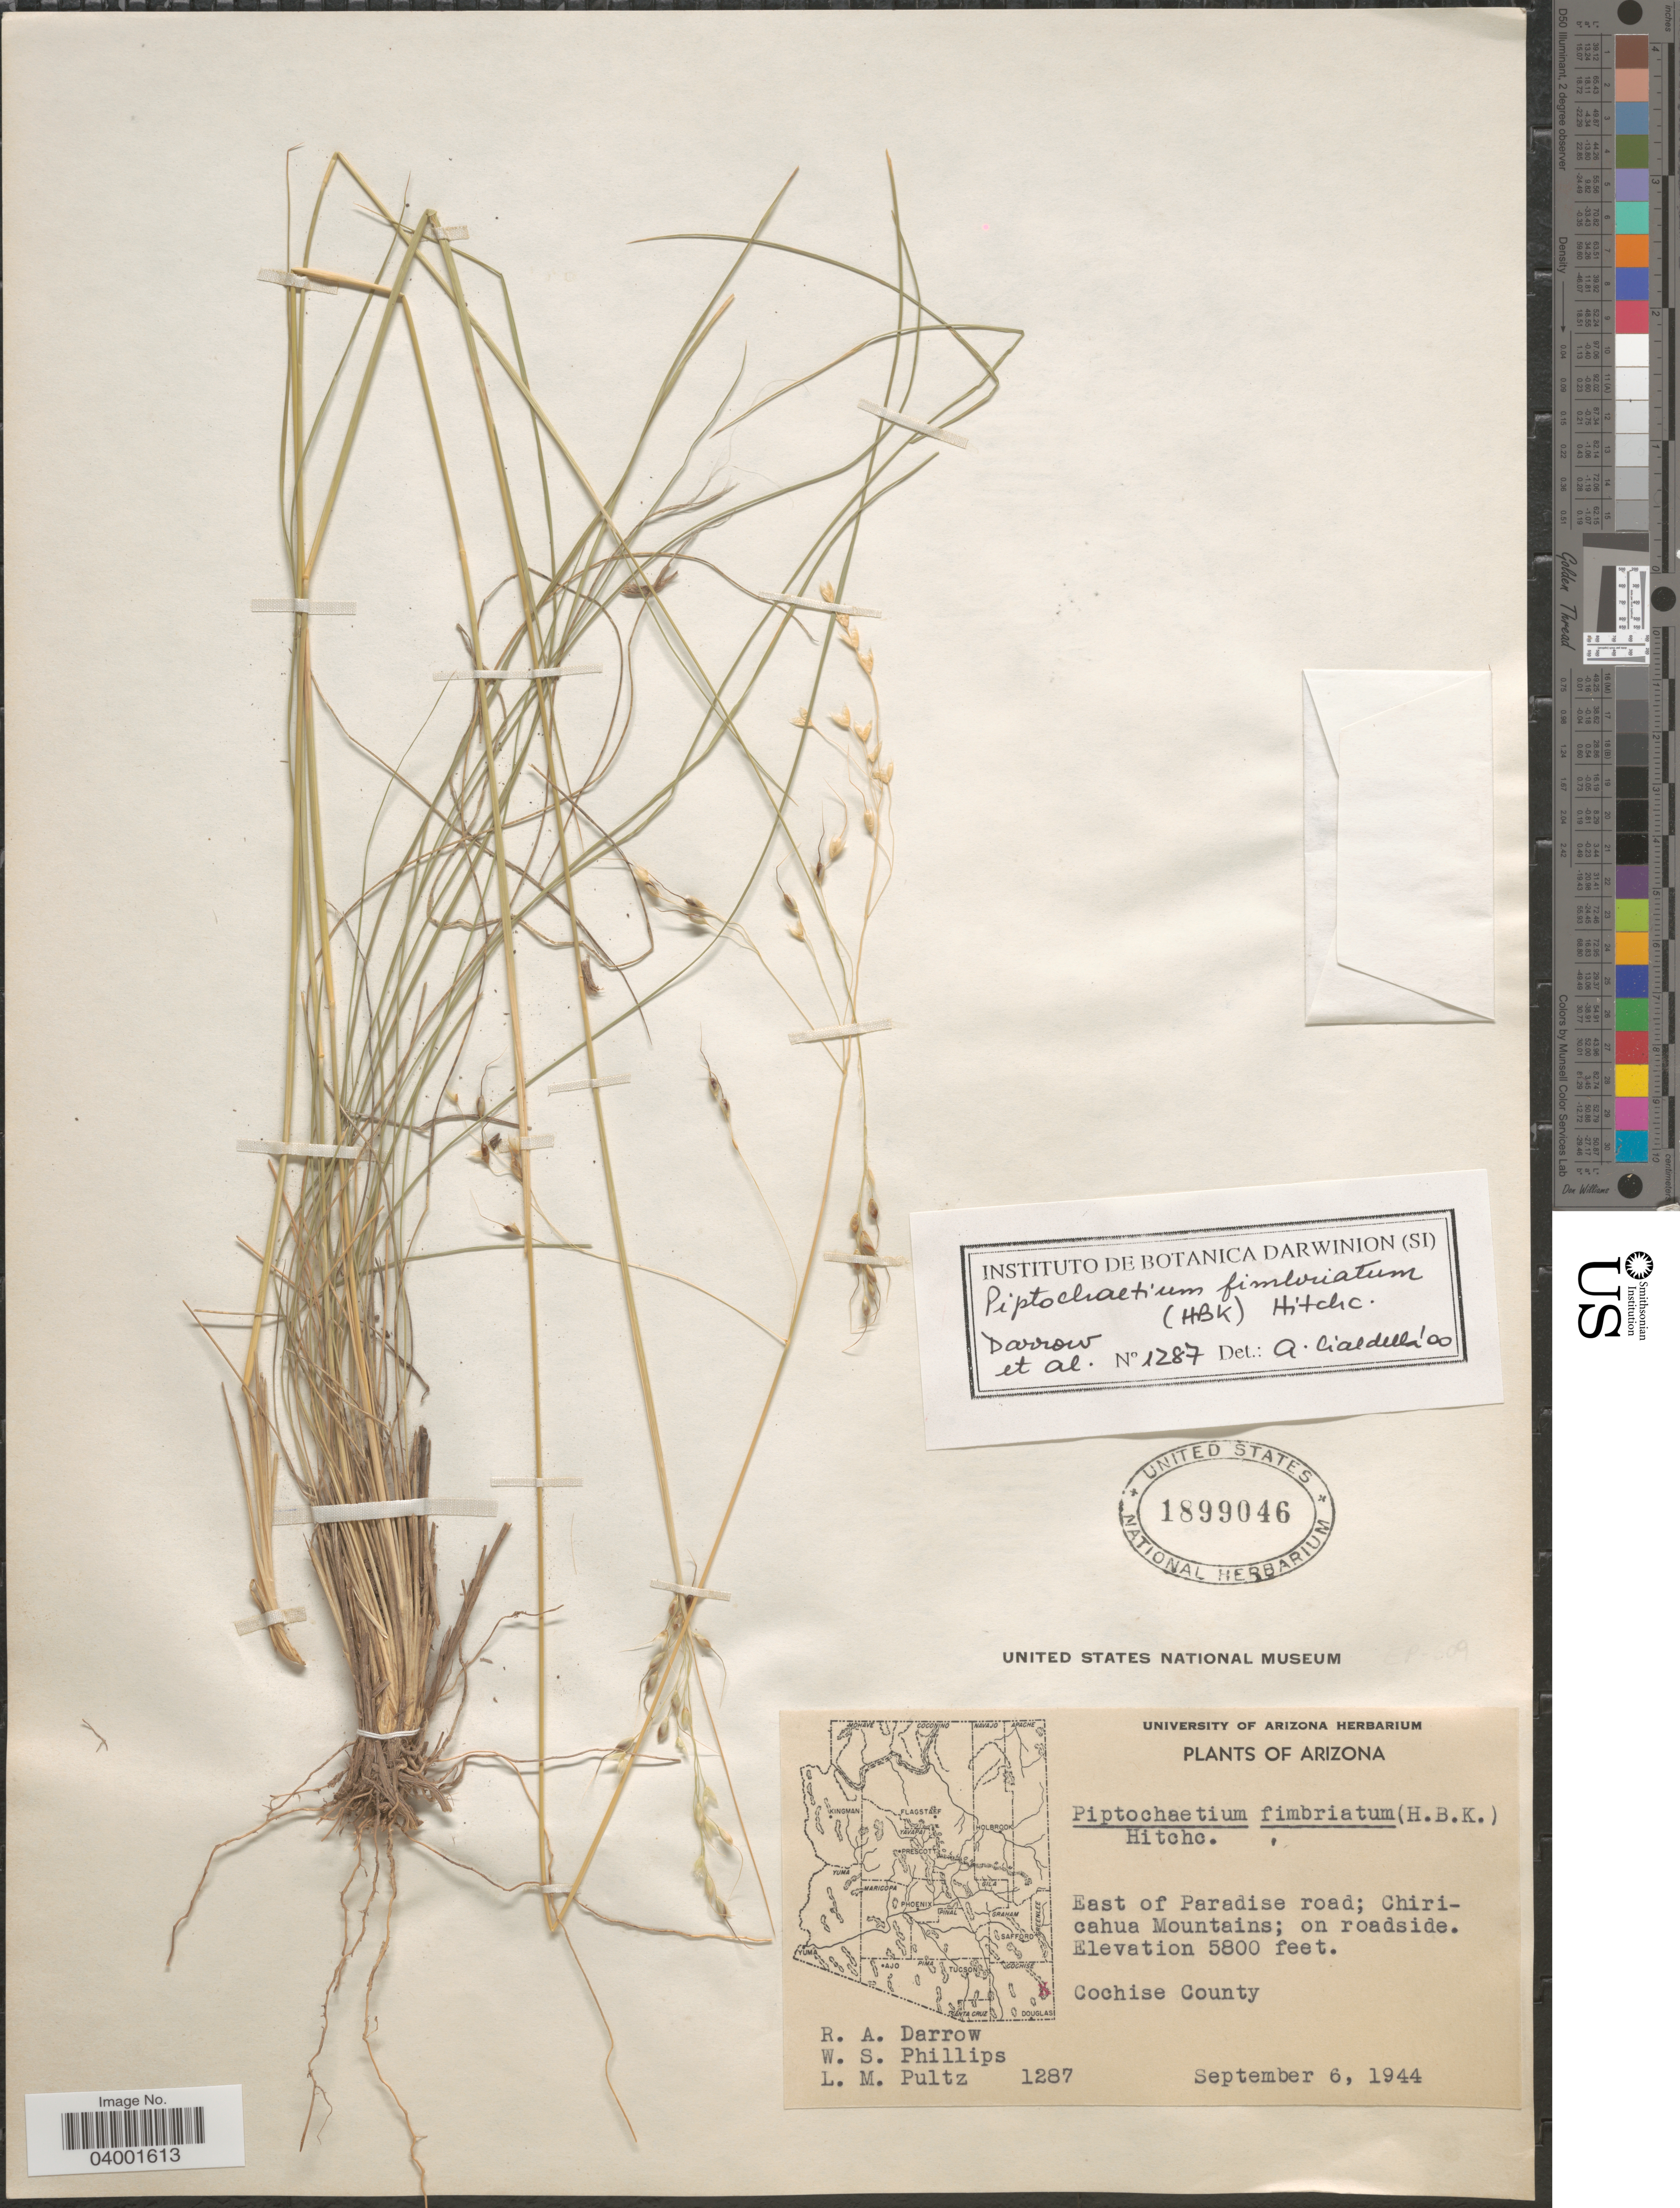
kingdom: Plantae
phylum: Tracheophyta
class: Liliopsida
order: Poales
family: Poaceae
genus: Piptochaetium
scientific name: Piptochaetium fimbriatum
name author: (Kunth) Hitchc.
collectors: R. A. Darrow, W. S. Phillips & L. Pultz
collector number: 1287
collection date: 1944-09-06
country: United States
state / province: Arizona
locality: East of Paradise road; Chiricahua Mountains; on roadside. Cochise County.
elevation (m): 1768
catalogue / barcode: US 1899046